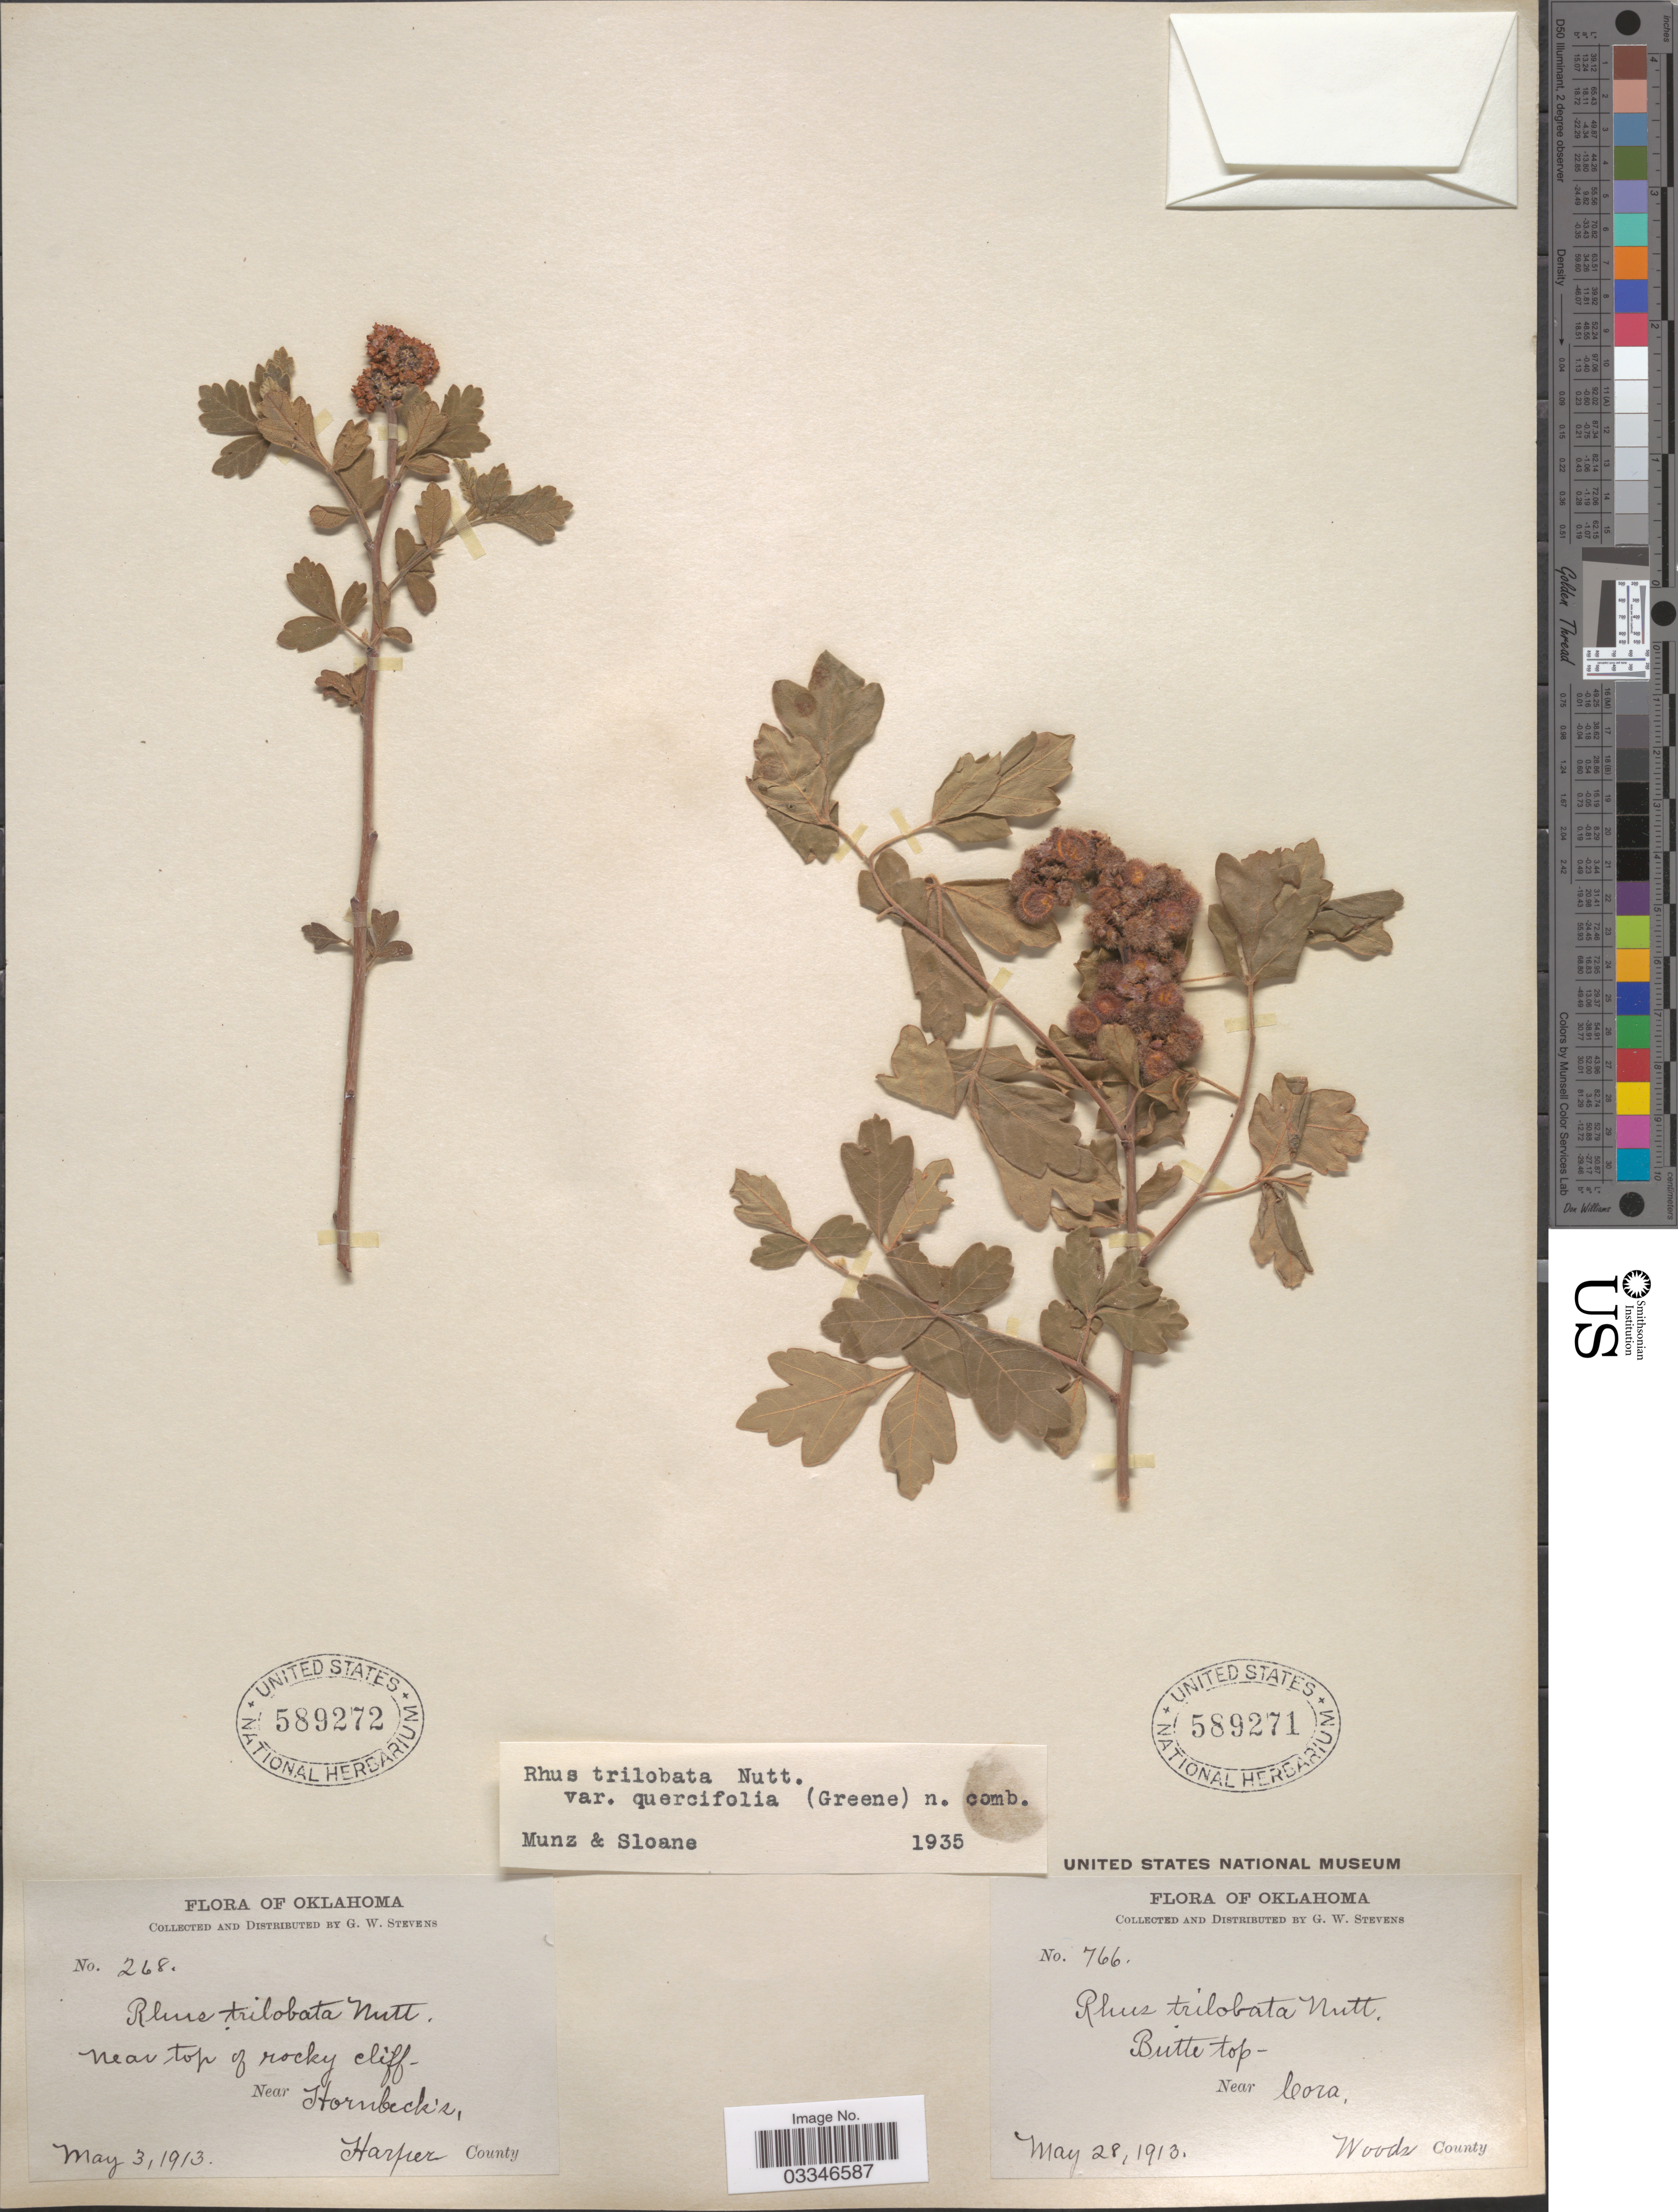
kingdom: Plantae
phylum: Tracheophyta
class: Magnoliopsida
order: Sapindales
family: Anacardiaceae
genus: Rhus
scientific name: Rhus trilobata var. quercifolia (Greene) Munz & Sloane ined.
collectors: G. W. Stevens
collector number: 268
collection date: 1912-05-03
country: United States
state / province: Oklahoma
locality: Near Hornbeck's, Harper County.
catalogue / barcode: US 589272